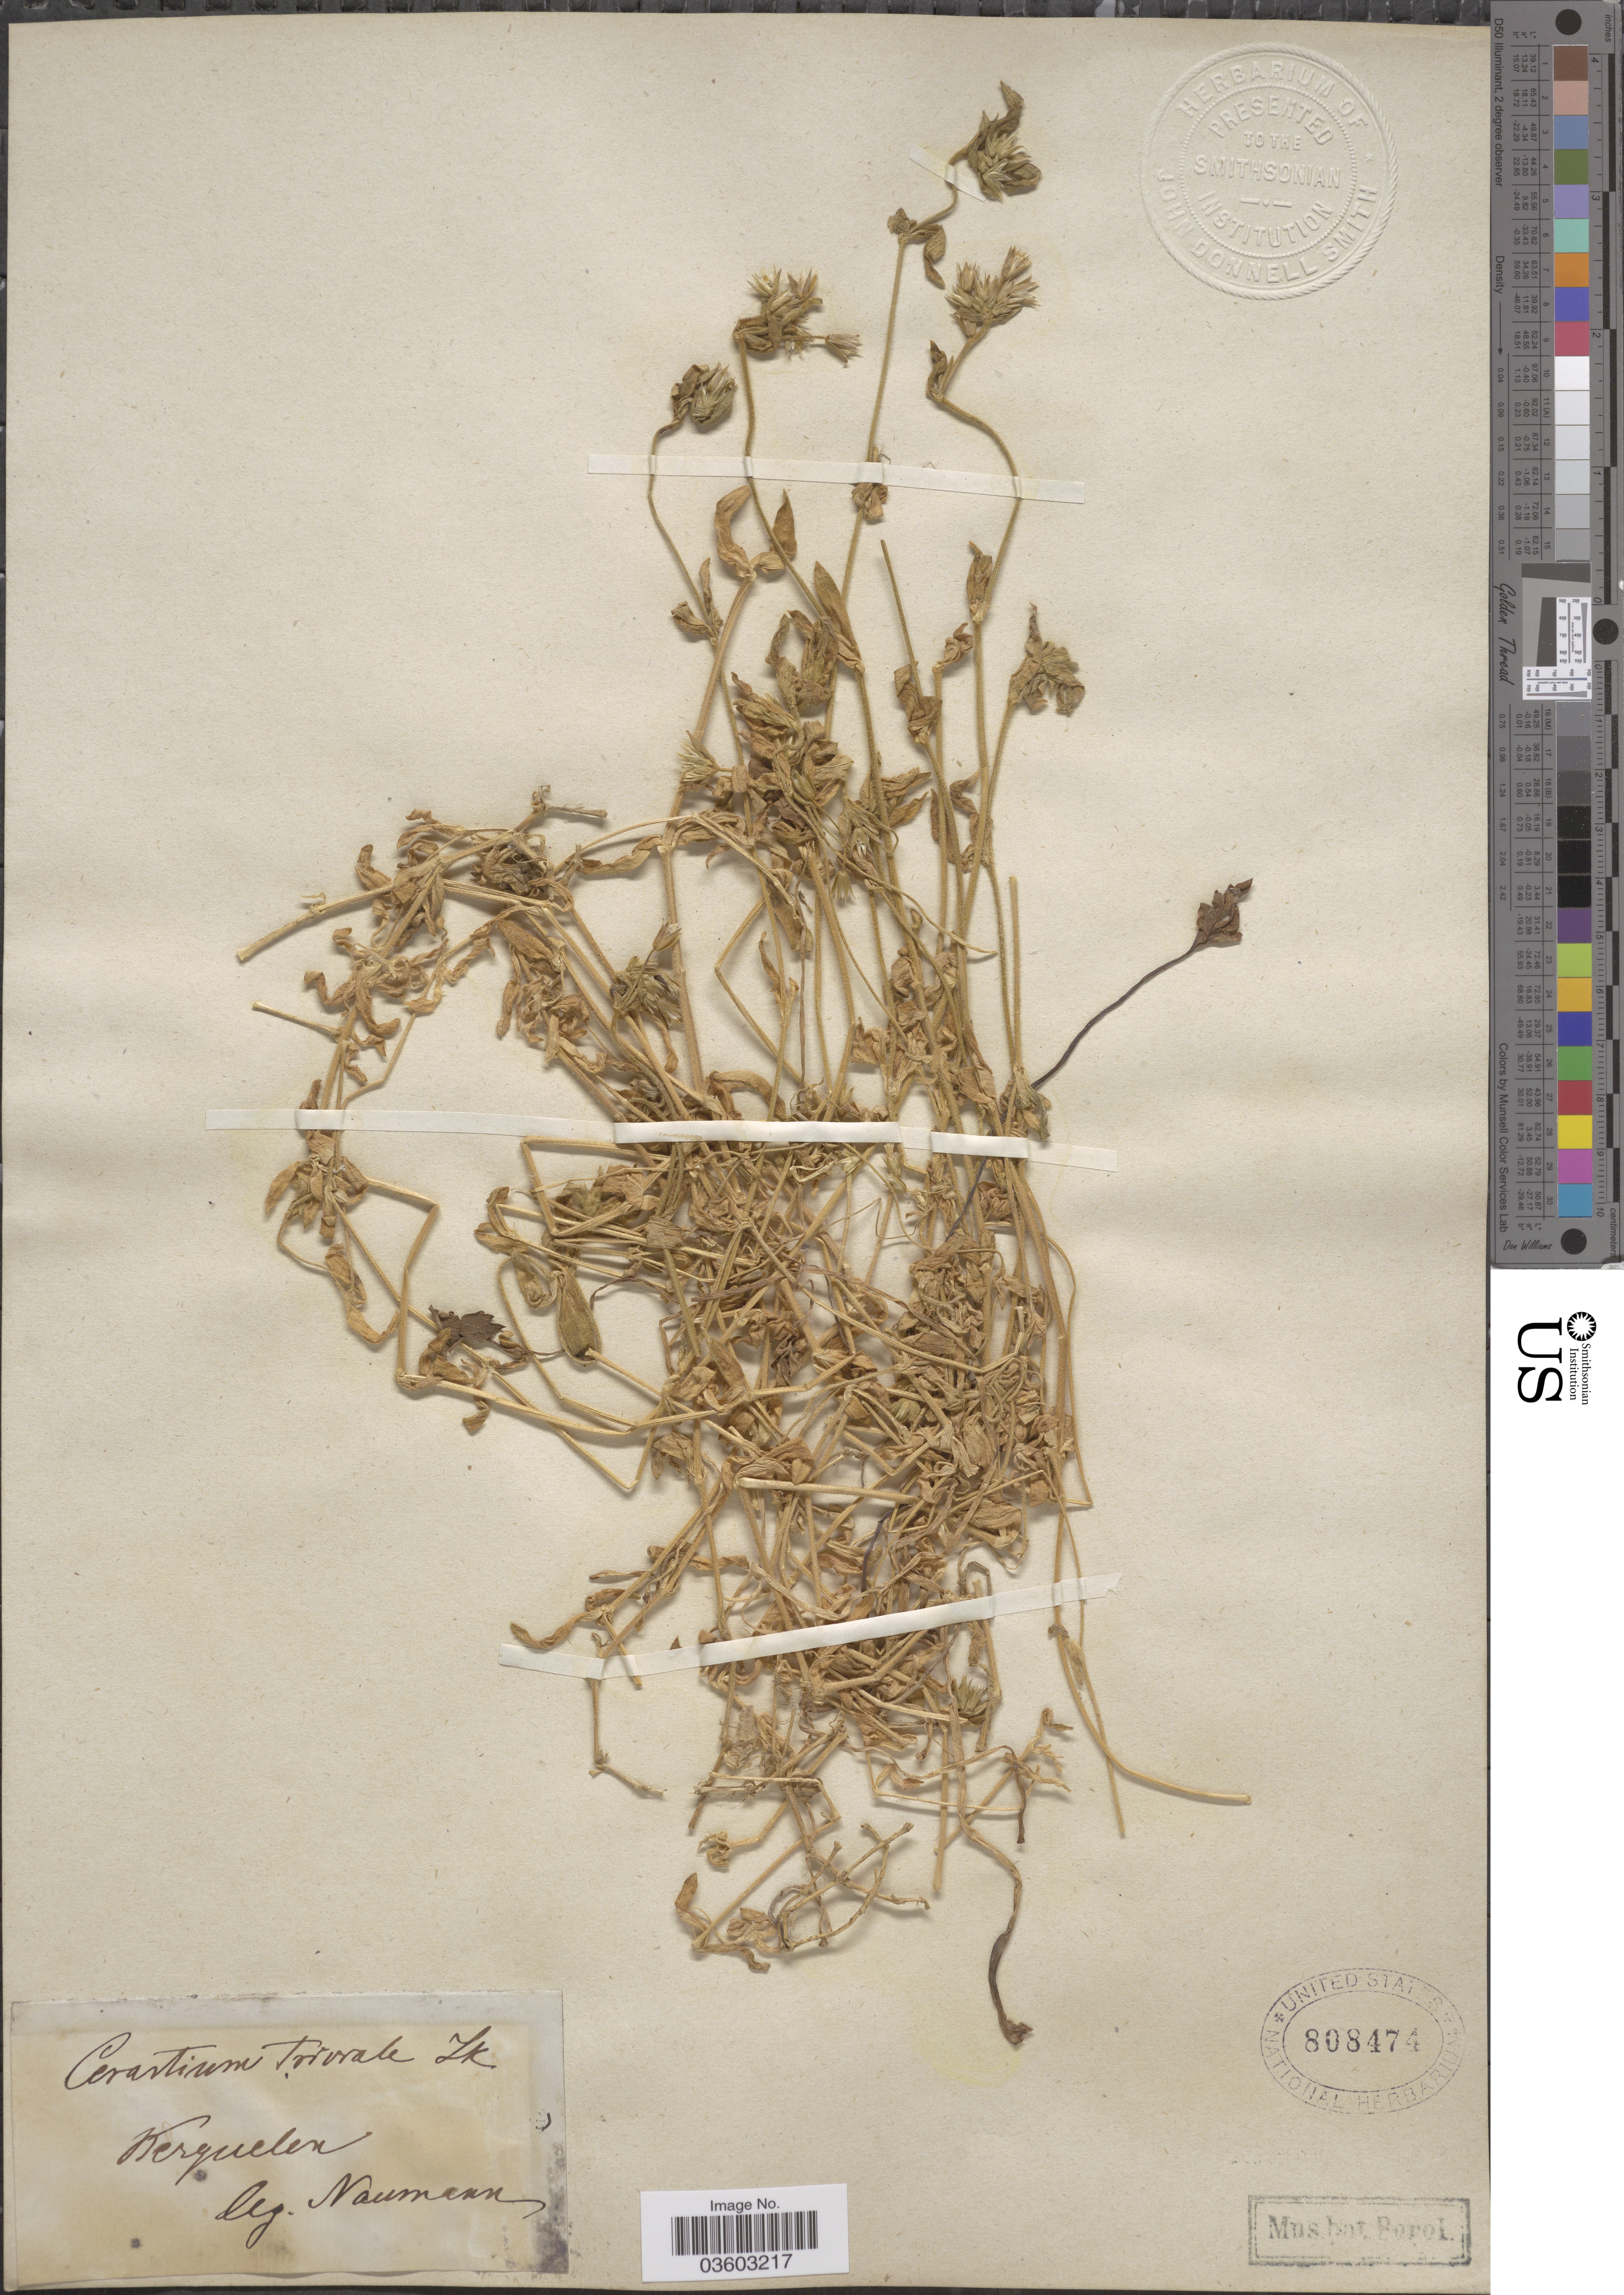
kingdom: Plantae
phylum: Tracheophyta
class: Magnoliopsida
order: Caryophyllales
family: Caryophyllaceae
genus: Cerastium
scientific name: Cerastium triviale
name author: Link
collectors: -. Naumann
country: French Southern Territories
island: Kerguelen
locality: Kerguelen.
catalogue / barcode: US 808474